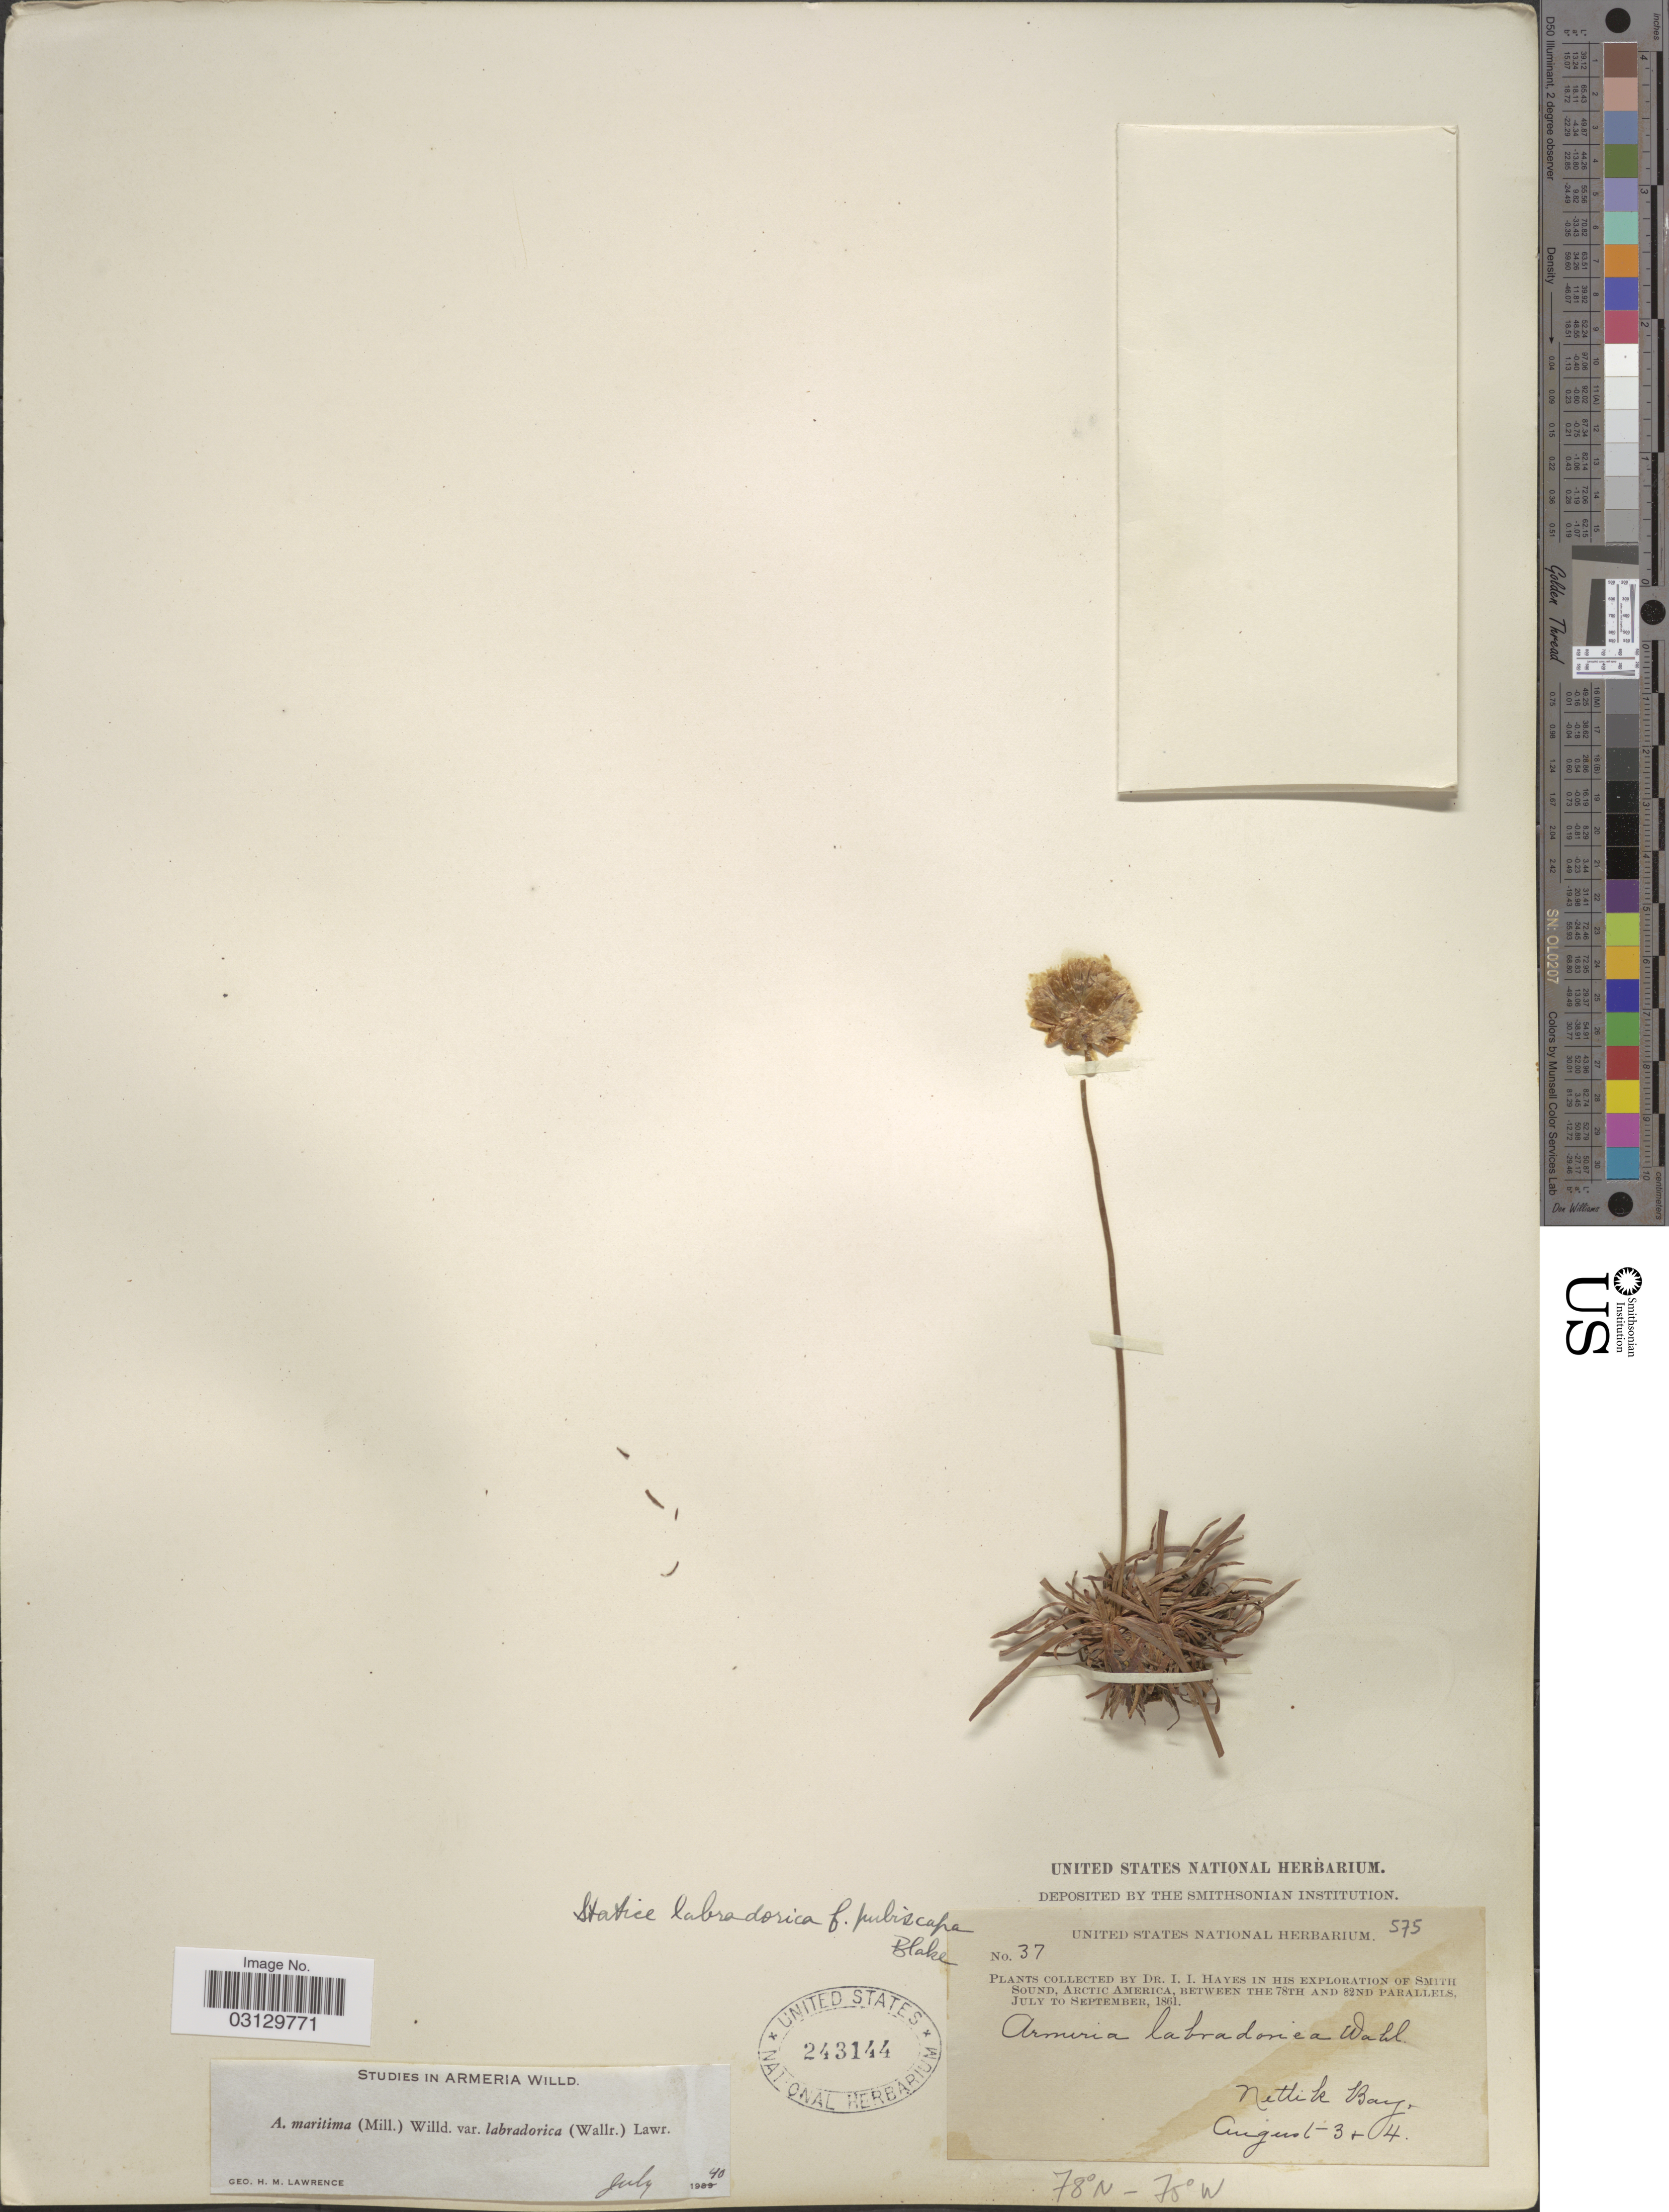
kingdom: Plantae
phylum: Tracheophyta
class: Magnoliopsida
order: Caryophyllales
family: Plumbaginaceae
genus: Armeria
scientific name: Armeria maritima subsp. sibirica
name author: (Turcz. ex Boiss.) Nyman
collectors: I. I. Hayes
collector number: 37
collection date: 1861-08-03/1861-08-04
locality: Smith Sound, Arctic America, between the 78th and 82nd parallels. Nettik Bay.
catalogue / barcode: US 243144